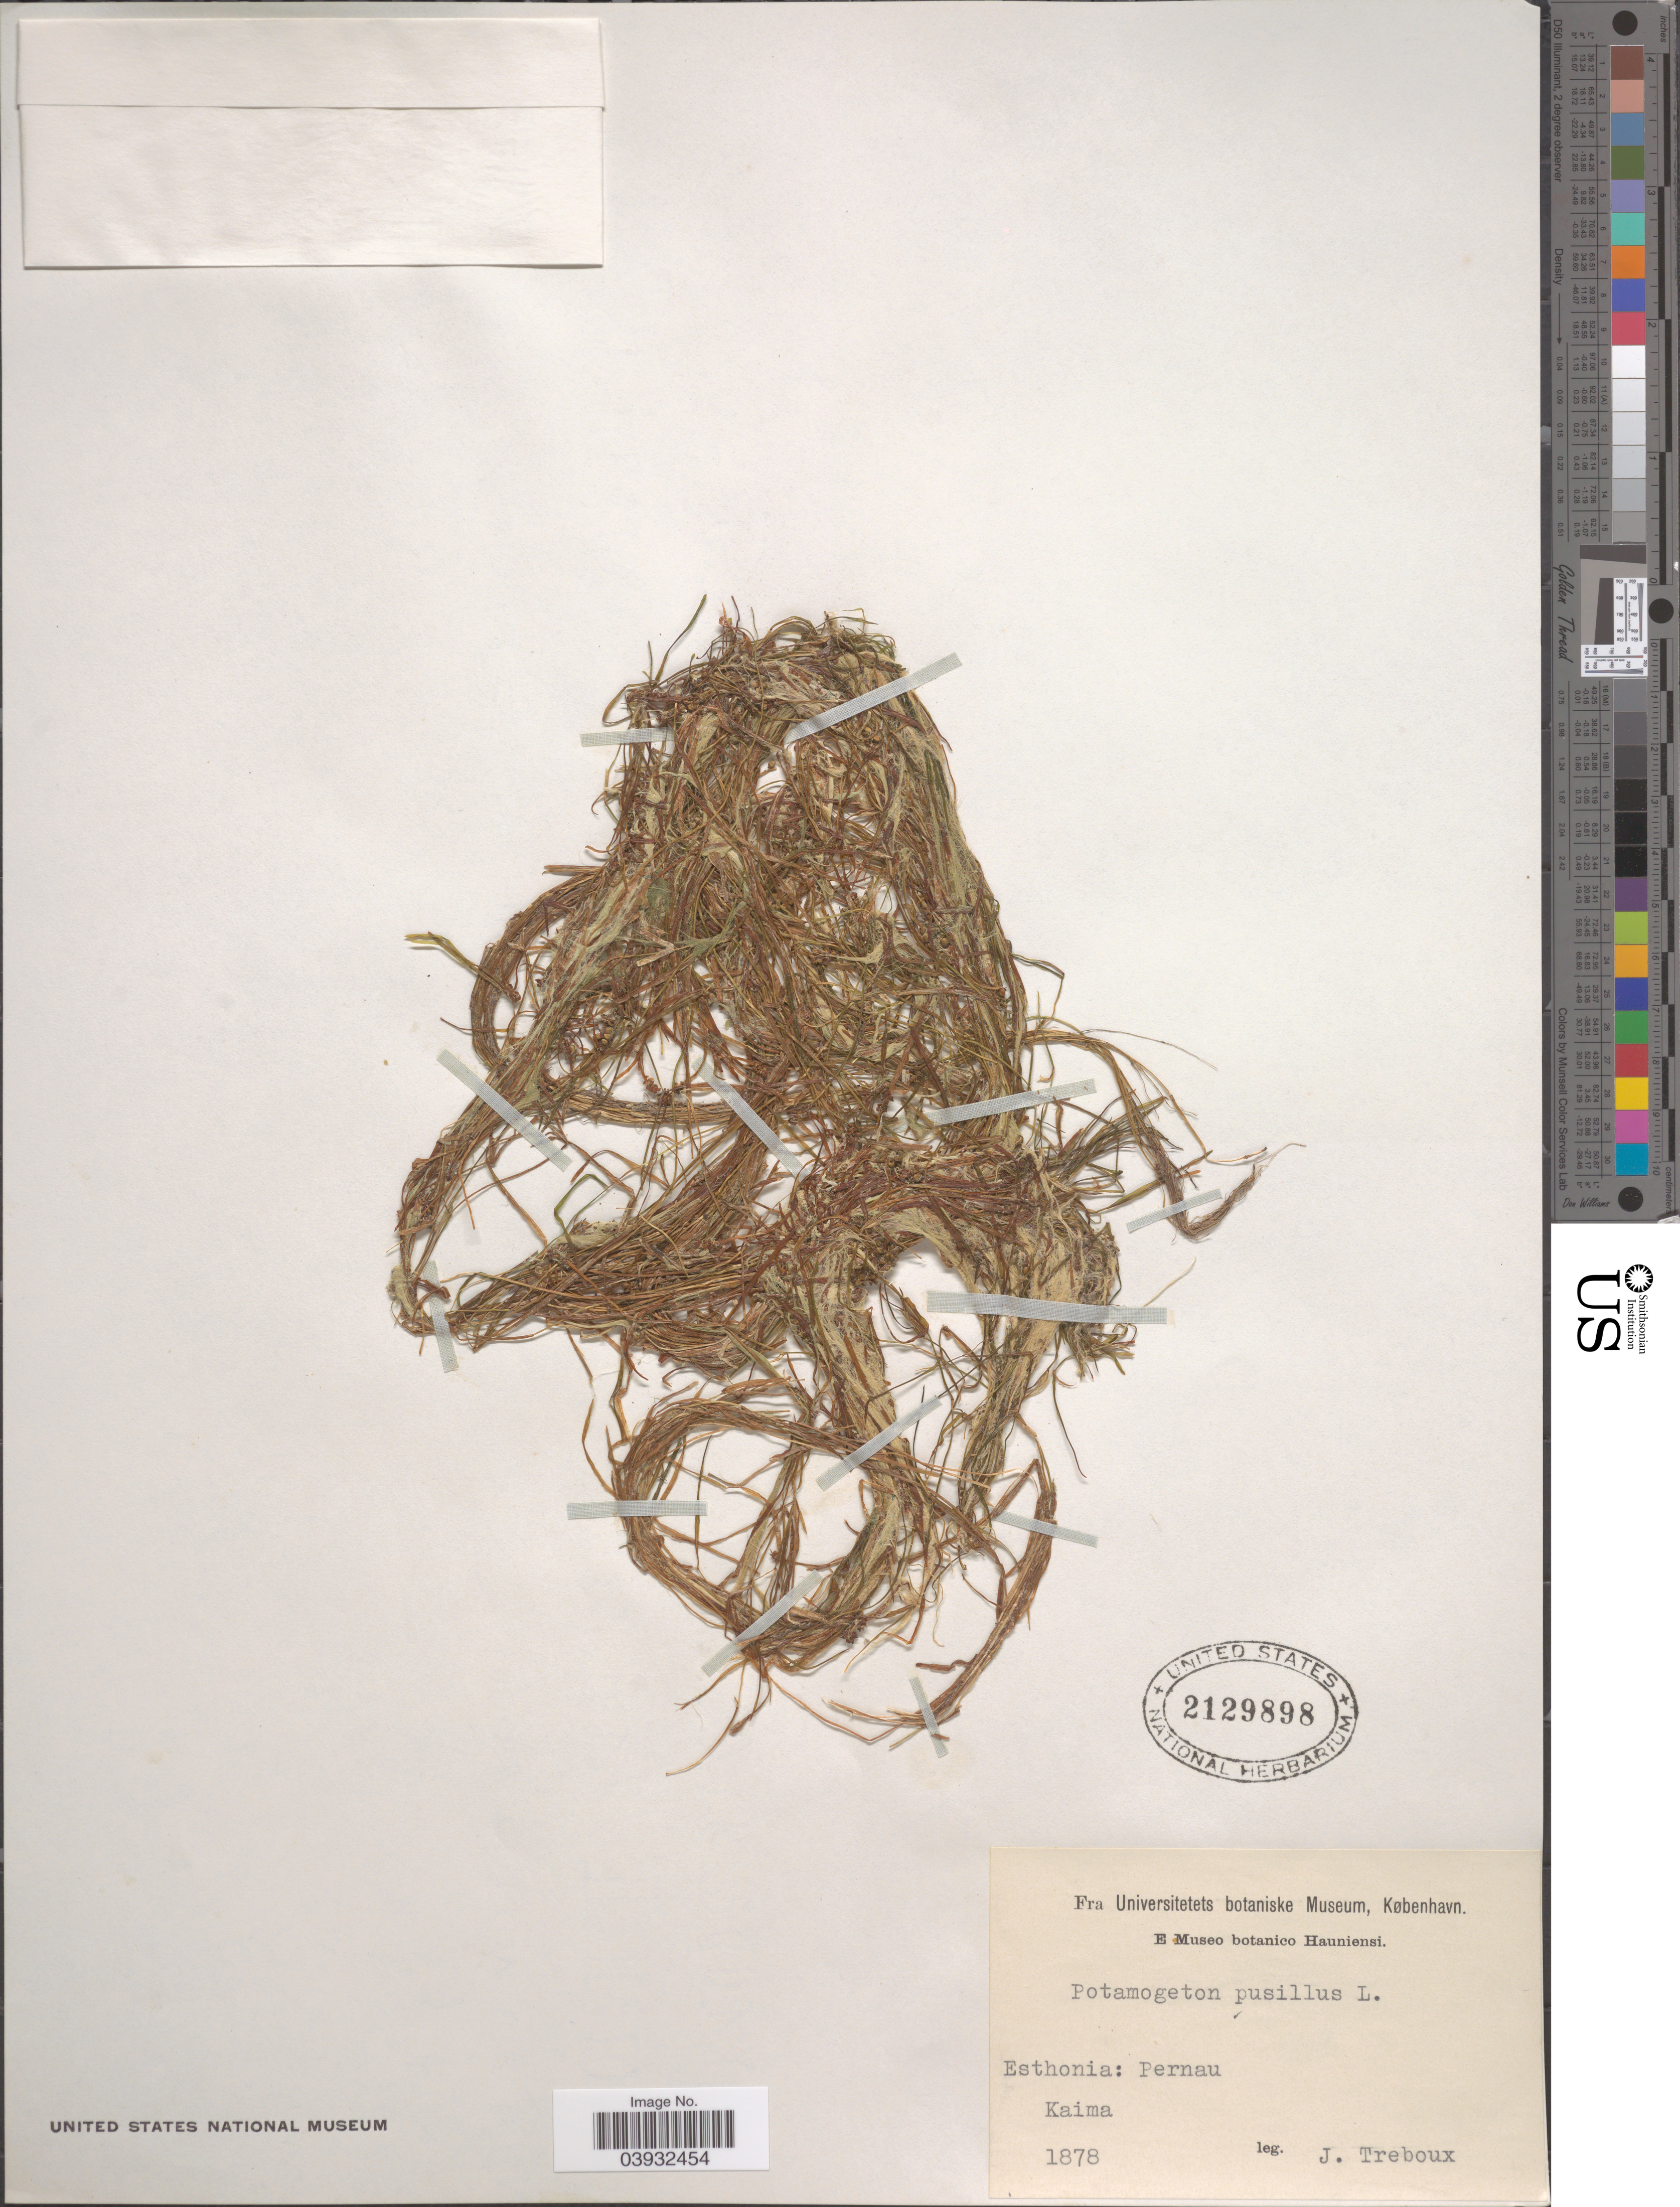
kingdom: Plantae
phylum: Tracheophyta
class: Liliopsida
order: Alismatales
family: Potamogetonaceae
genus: Potamogeton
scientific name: Potamogeton pusillus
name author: L.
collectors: J. Treboux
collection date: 1878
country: Estonia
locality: Esthonia: Pernau. Kaima.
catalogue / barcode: US 2129898